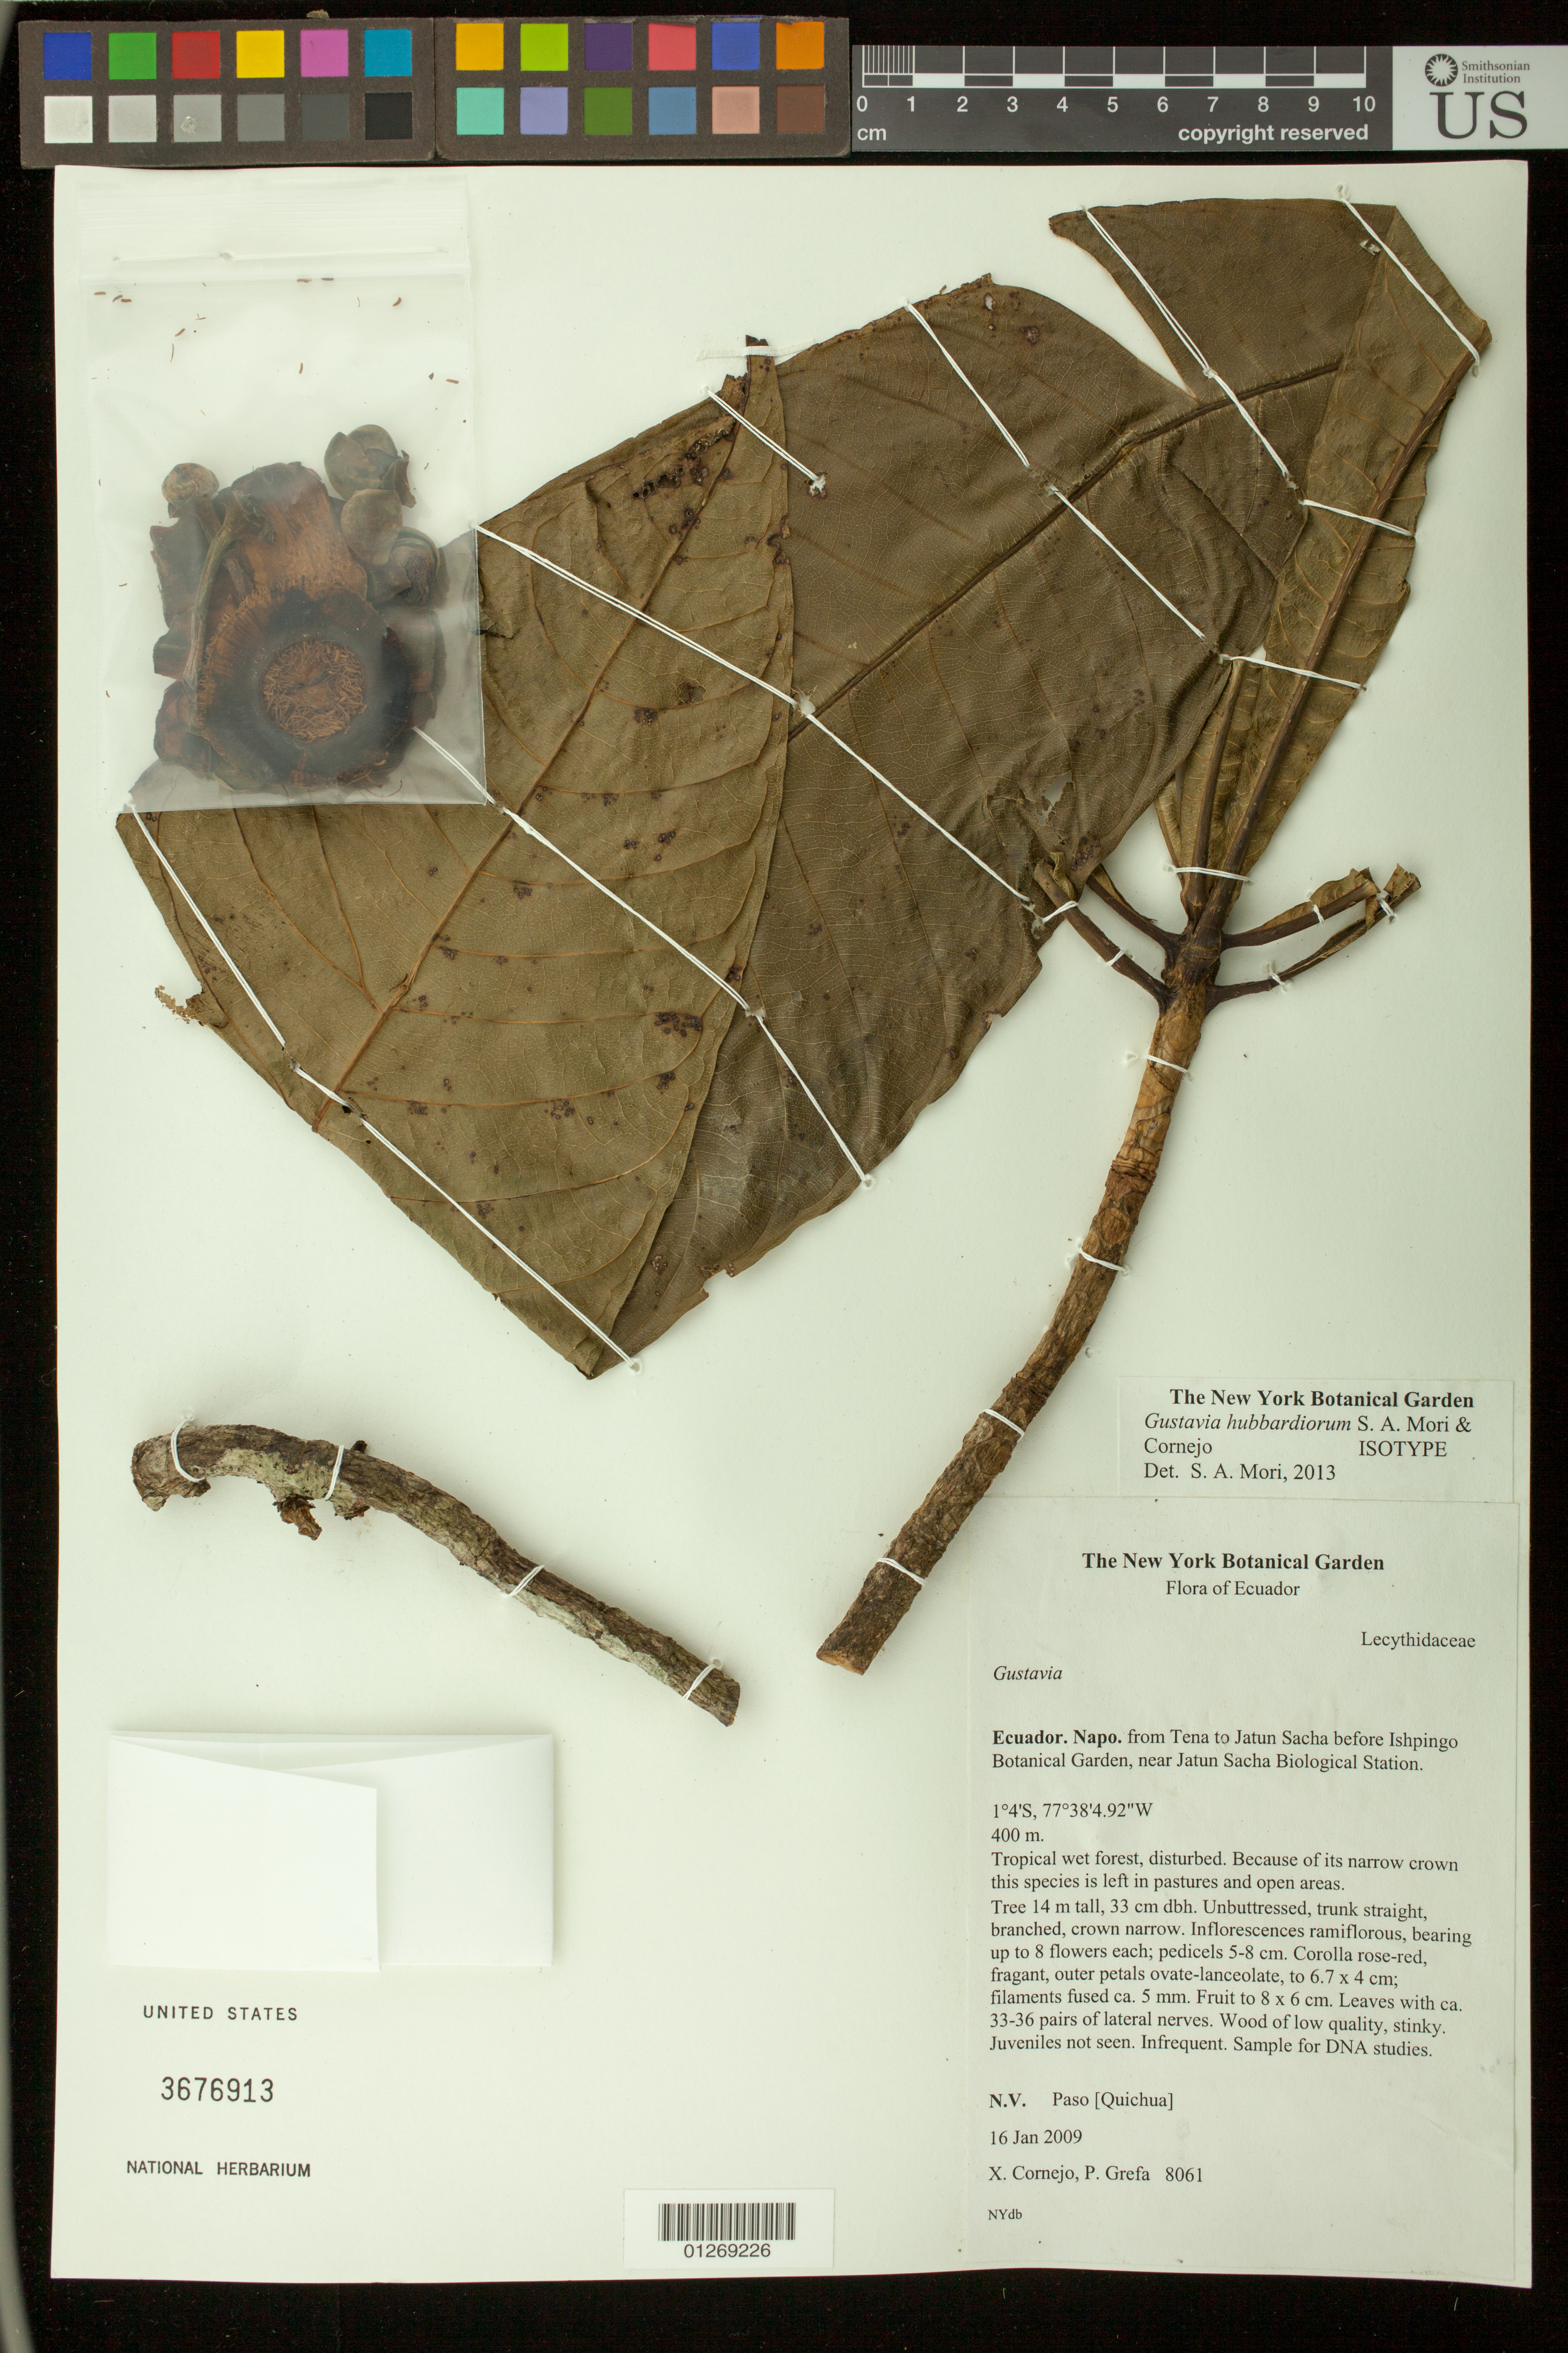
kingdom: Plantae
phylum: Tracheophyta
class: Magnoliopsida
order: Ericales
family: Lecythidaceae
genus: Gustavia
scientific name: Gustavia hubbardiorum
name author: S.A. Mori & Cornejo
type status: Isotype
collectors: X. F. Cornejo & P. Grefa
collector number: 8061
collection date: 2009-01-16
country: Ecuador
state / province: Napo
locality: Napo. From Tena to Jatun Sacha before Ishpingo Botanical Garden, near Jatun Sacha Biological Station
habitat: Tropical wet forest, disturbed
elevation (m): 400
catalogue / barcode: US 3676913